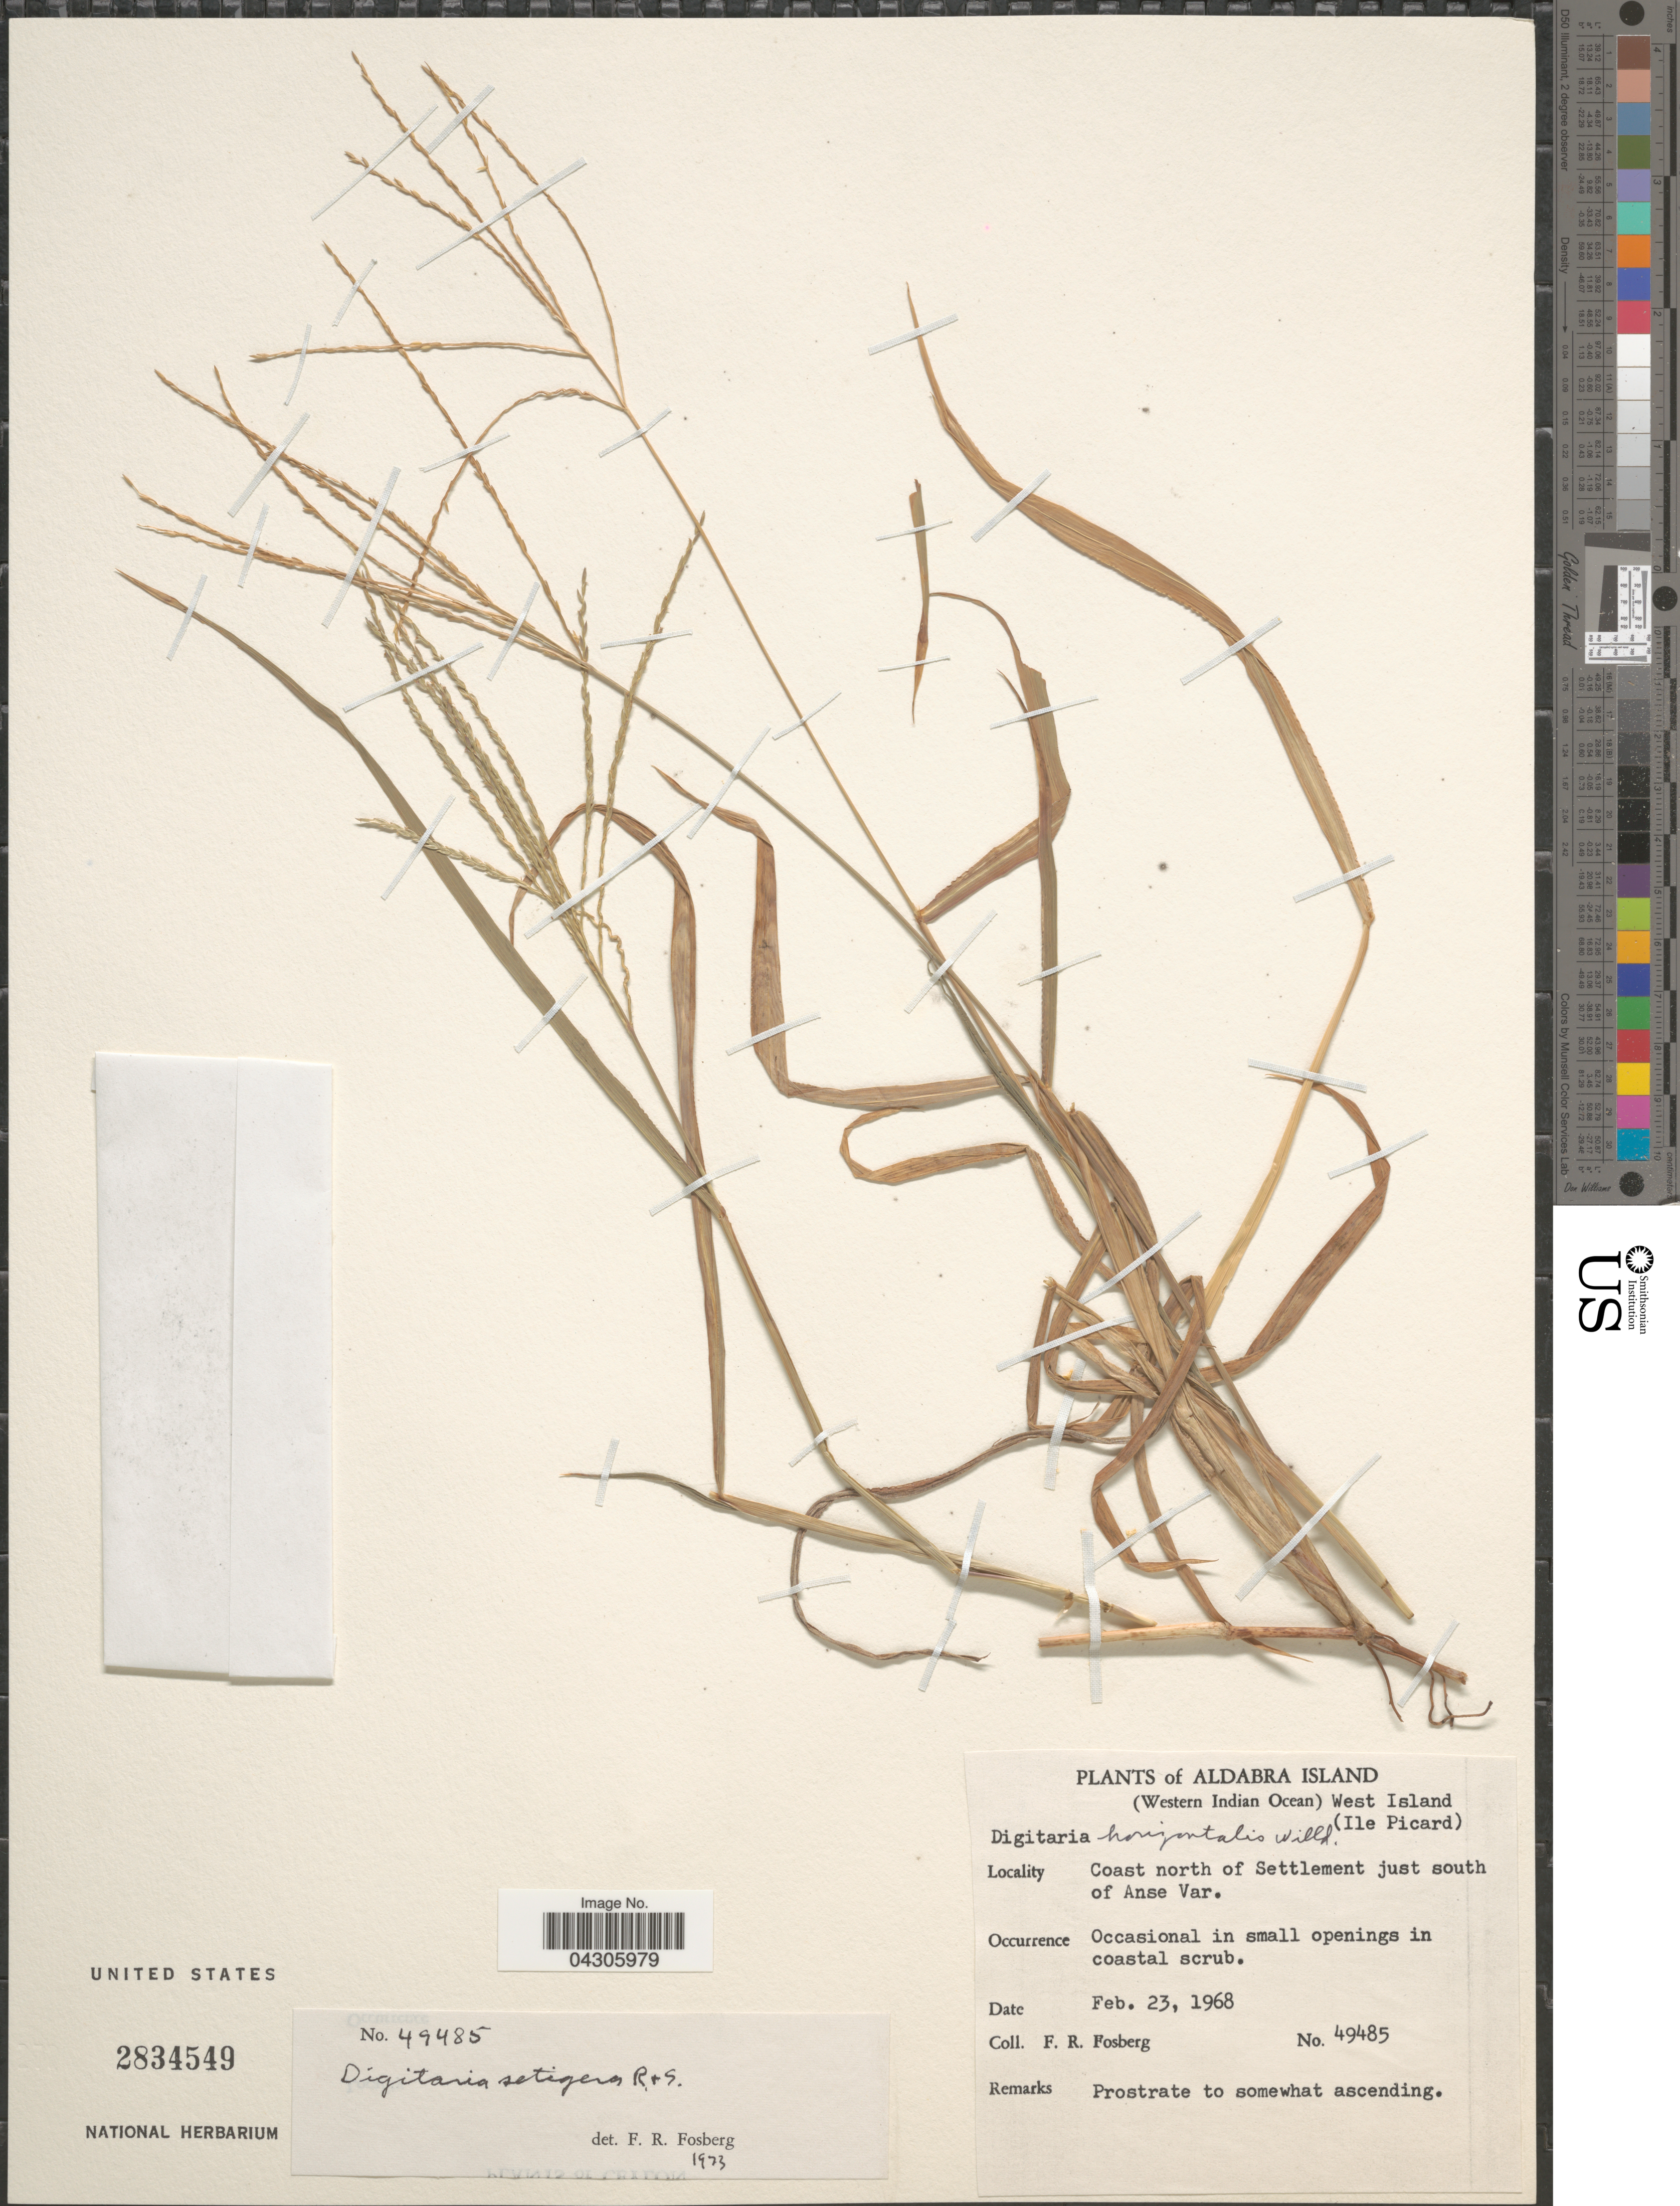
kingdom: Plantae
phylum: Tracheophyta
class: Liliopsida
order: Poales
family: Poaceae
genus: Digitaria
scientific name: Digitaria setigera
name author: Roth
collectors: F. R. Fosberg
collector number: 49485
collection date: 1968-02-23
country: Seychelles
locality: Aldabra Island. (Western Indian Ocean). West Island (Ile Picard). Coast north of Settlement just south of Anse Var.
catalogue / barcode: US 2834549